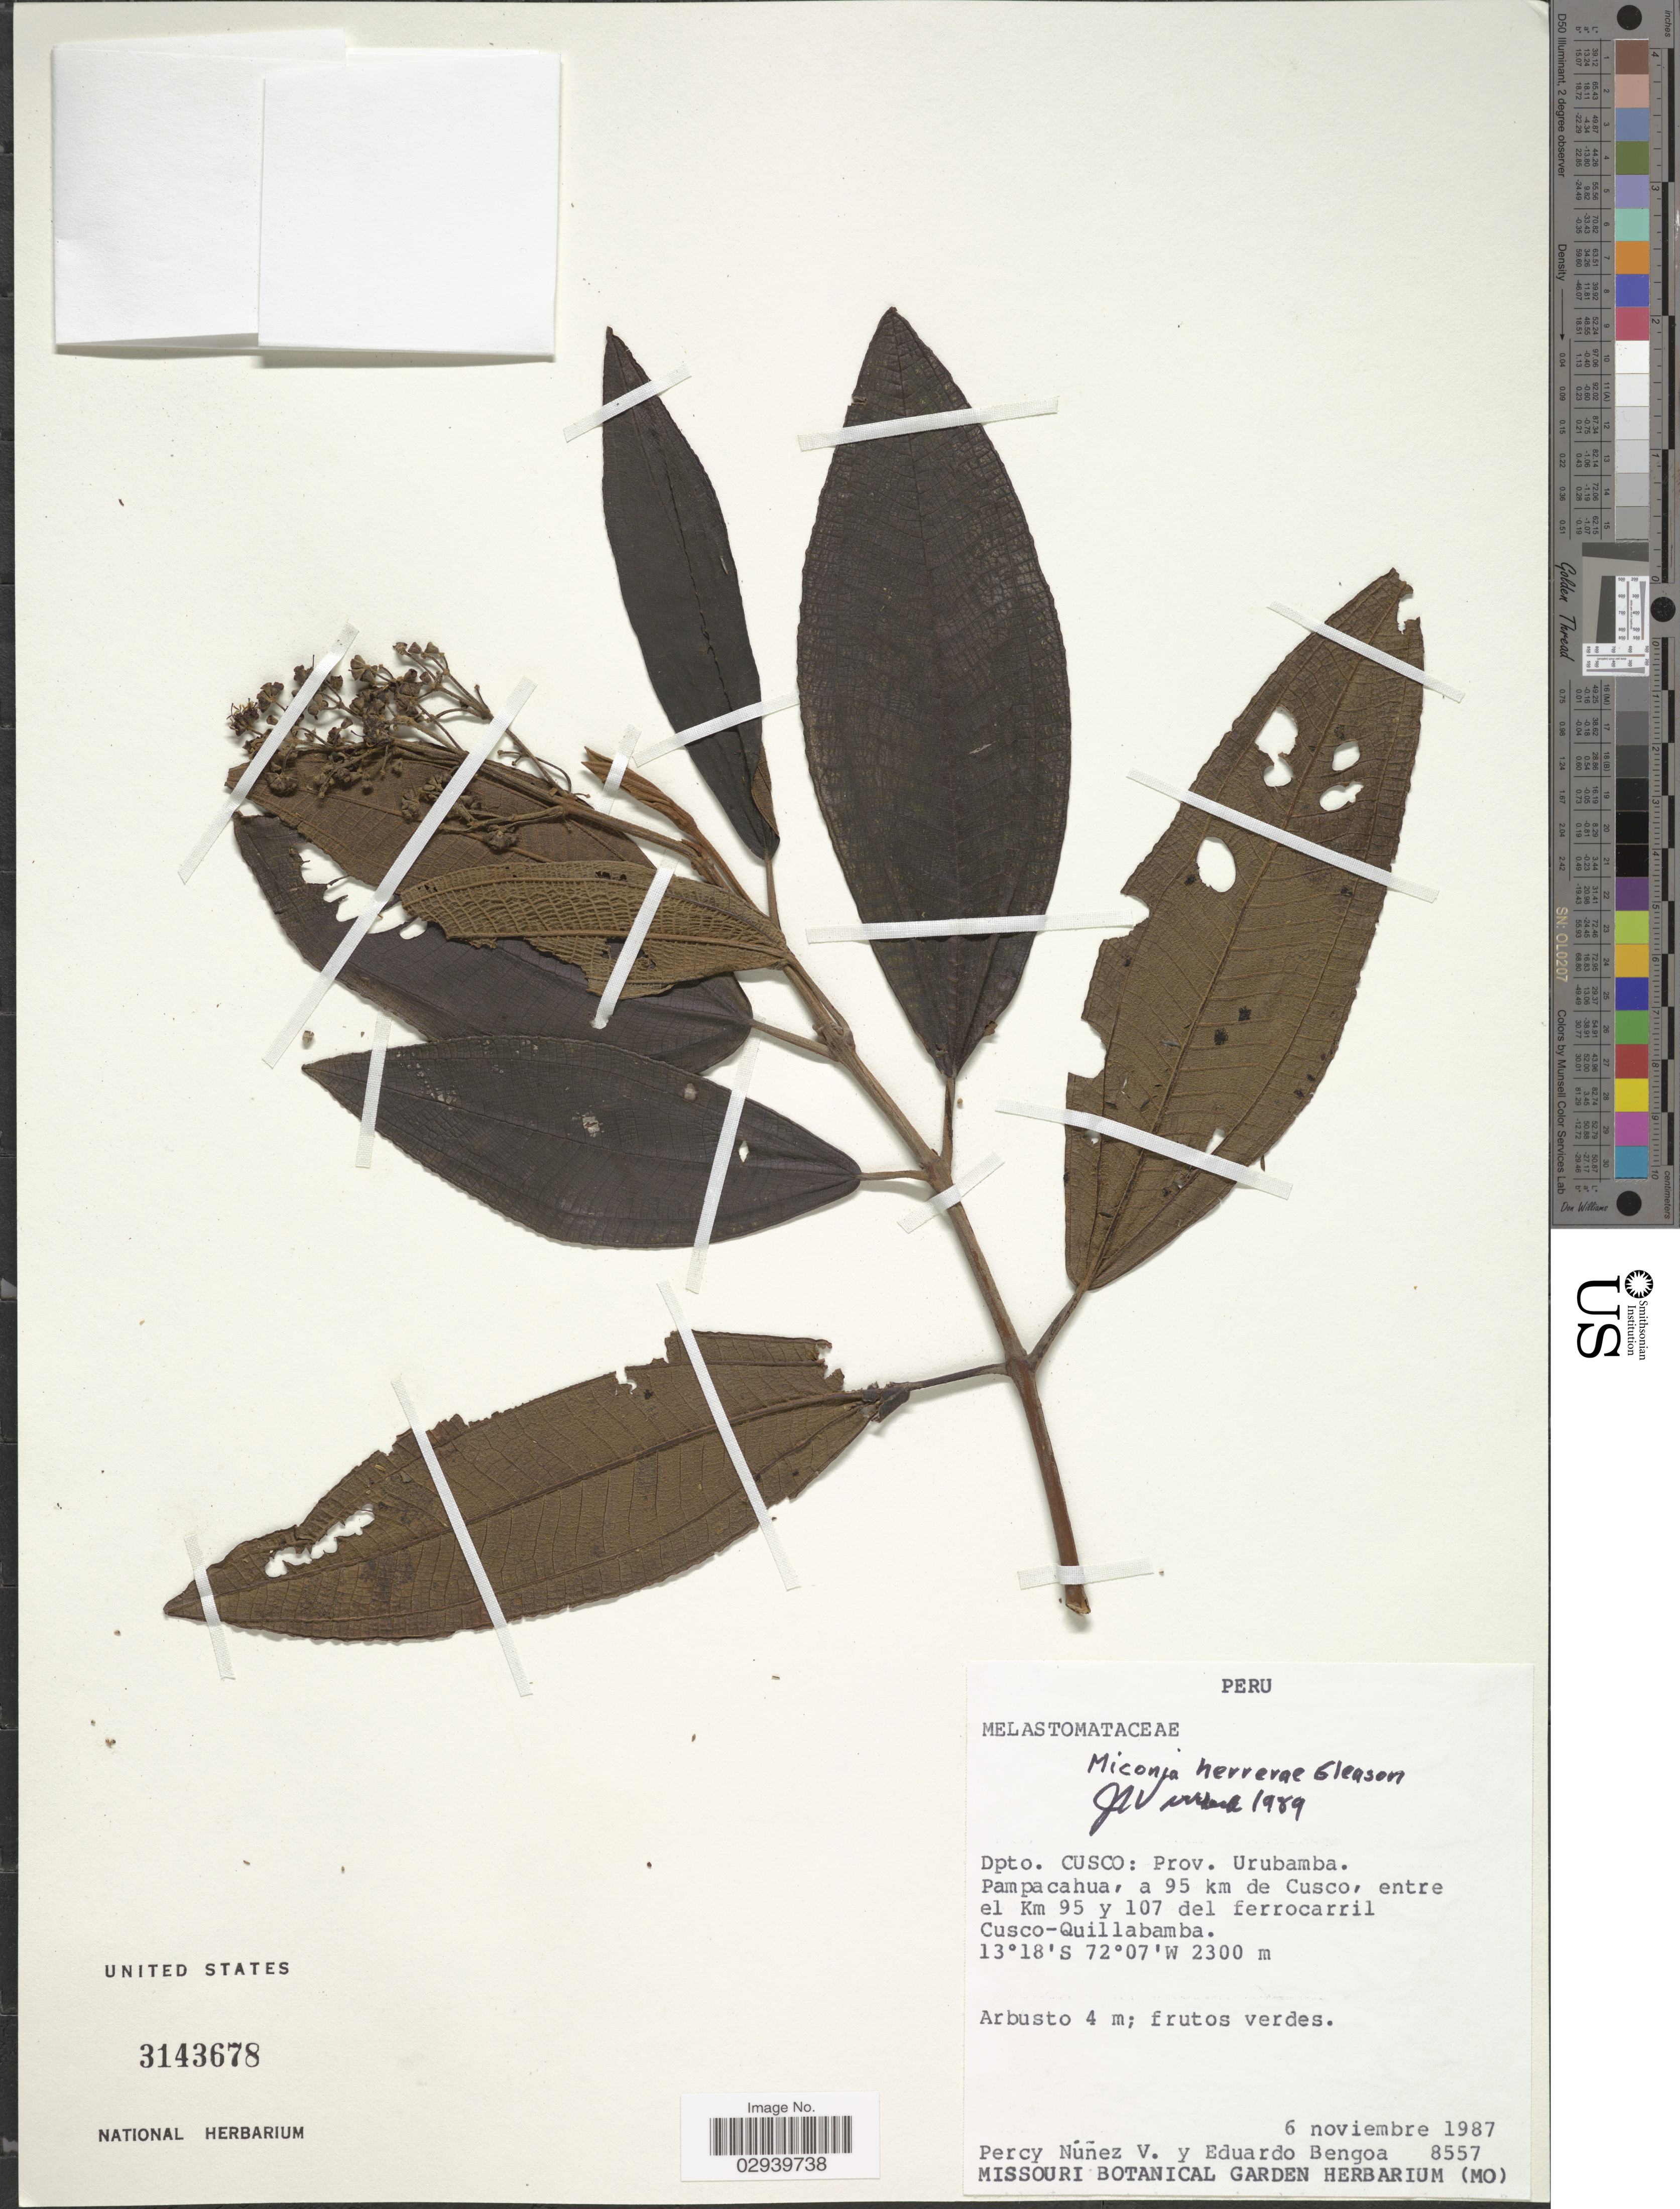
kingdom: Plantae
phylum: Tracheophyta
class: Magnoliopsida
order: Myrtales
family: Melastomataceae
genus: Miconia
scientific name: Miconia herrerae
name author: Gleason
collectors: P. Nuñez V. & E. Bengoa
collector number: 8557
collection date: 1987-11-06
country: Peru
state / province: Cusco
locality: Dpto. Cusco: Prov. Urubamba. Pampacahua, a 95 km de Cusco, entre Km 95 y 107 del ferrocarril Cusco-Quillabamba.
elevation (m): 2300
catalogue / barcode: US 3143678